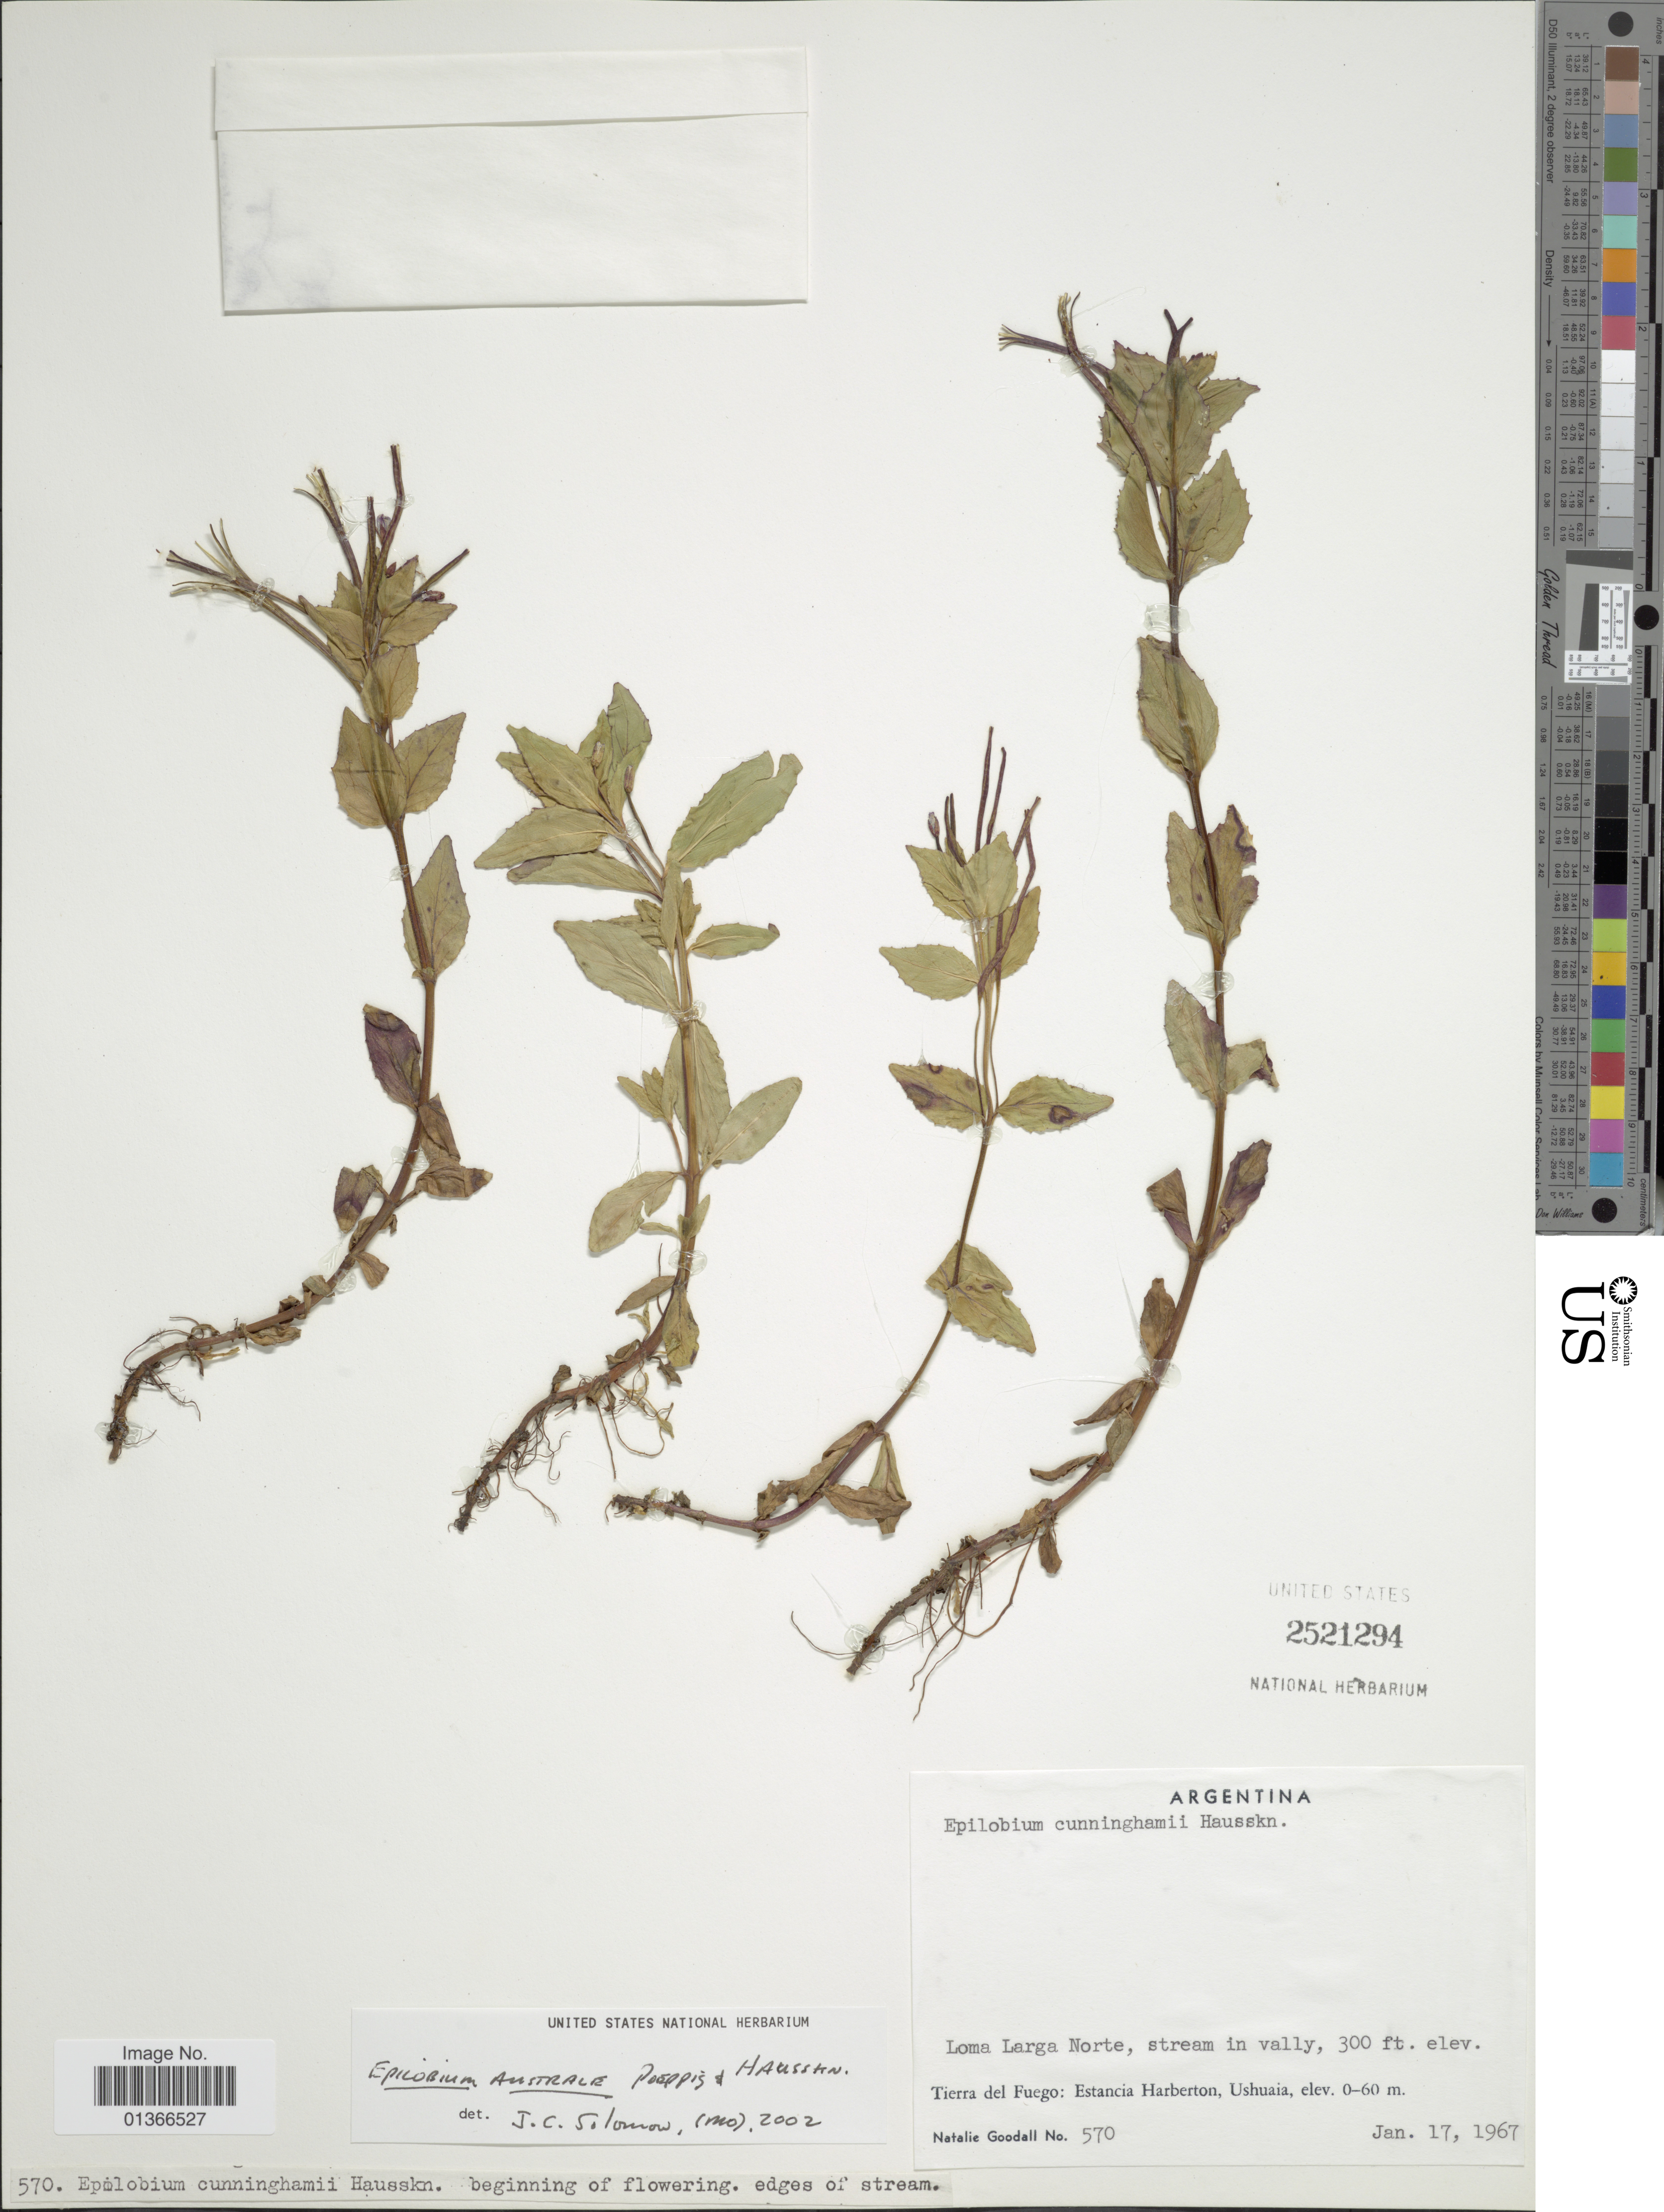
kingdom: Plantae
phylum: Tracheophyta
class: Magnoliopsida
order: Myrtales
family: Onagraceae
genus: Epilobium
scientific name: Epilobium australe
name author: Poepp. & Hausskn.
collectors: R. Goodall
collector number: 570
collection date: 1967-01-17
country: Argentina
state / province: Tierra del Fuego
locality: Loma Larga Norte, stream in valley. Estancia Harberton, Ushuaia.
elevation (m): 0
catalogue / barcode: US 2521294